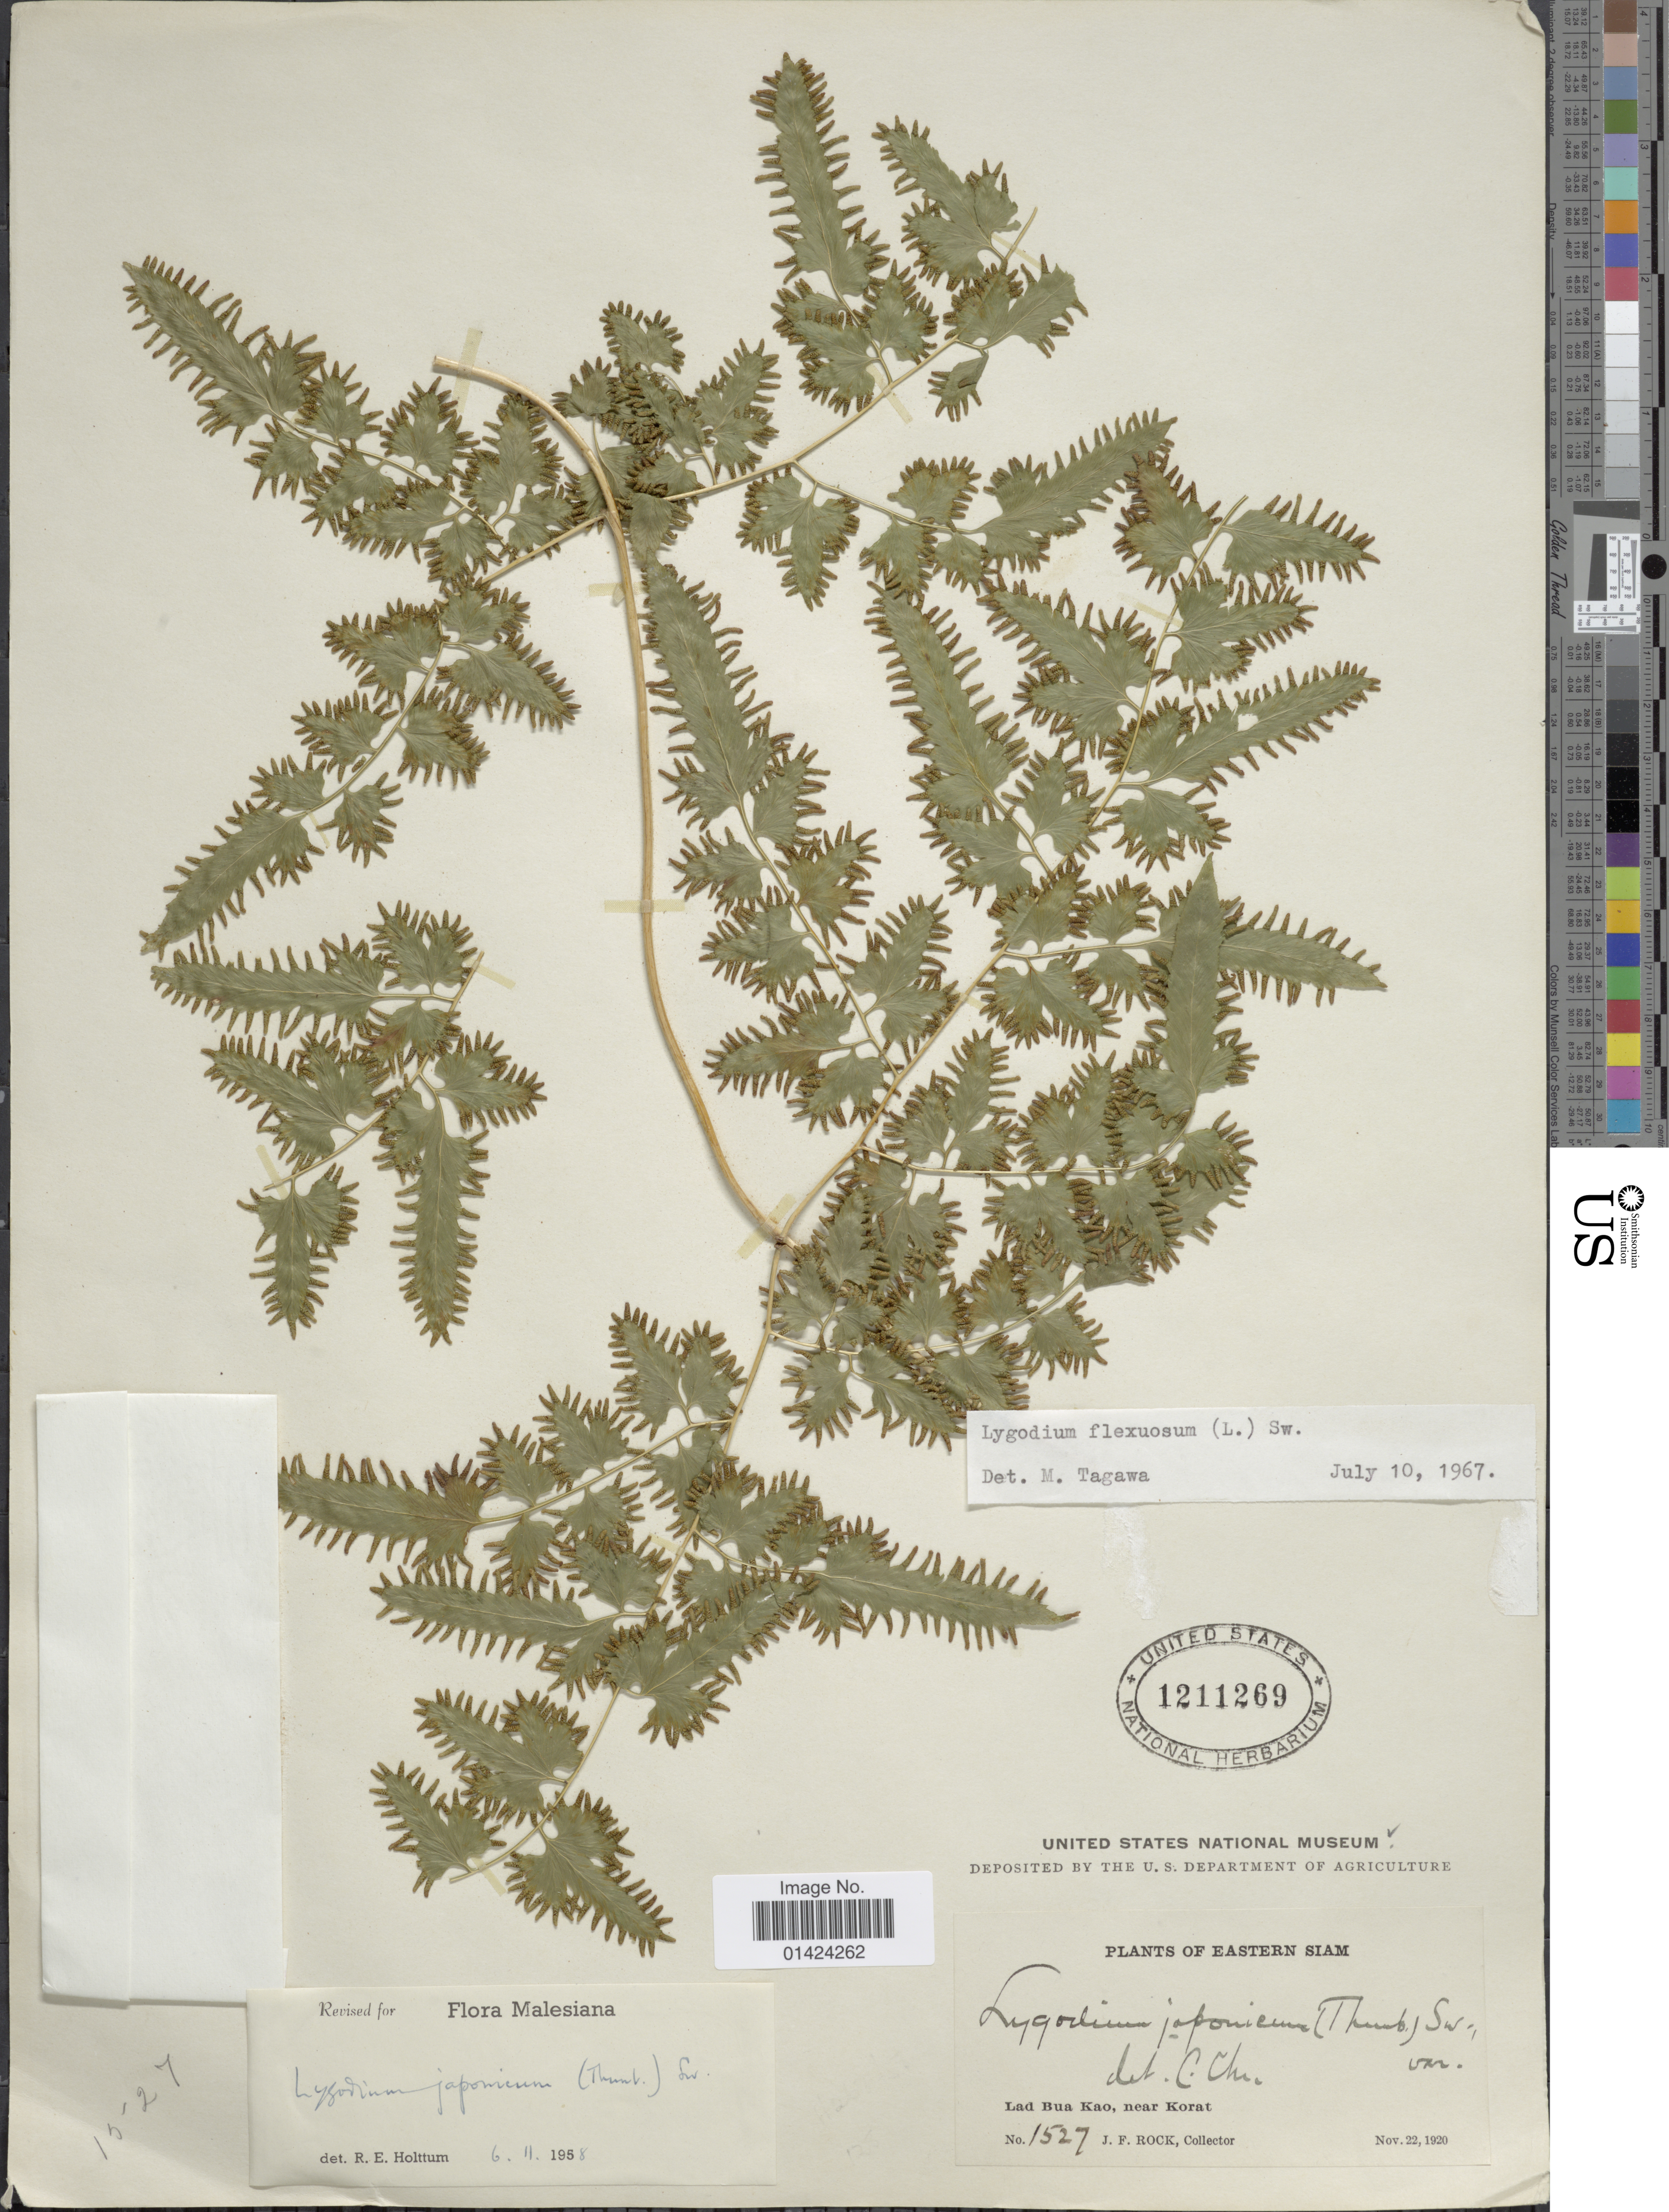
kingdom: Plantae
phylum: Tracheophyta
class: Polypodiopsida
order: Schizaeales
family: Lygodiaceae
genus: Lygodium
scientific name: Lygodium flexuosum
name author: Sw.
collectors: J. Rock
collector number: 1527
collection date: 1920-11-22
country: Thailand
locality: Eastern Siam, Lad Bua Kao, near Korat.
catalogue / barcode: US 1211269